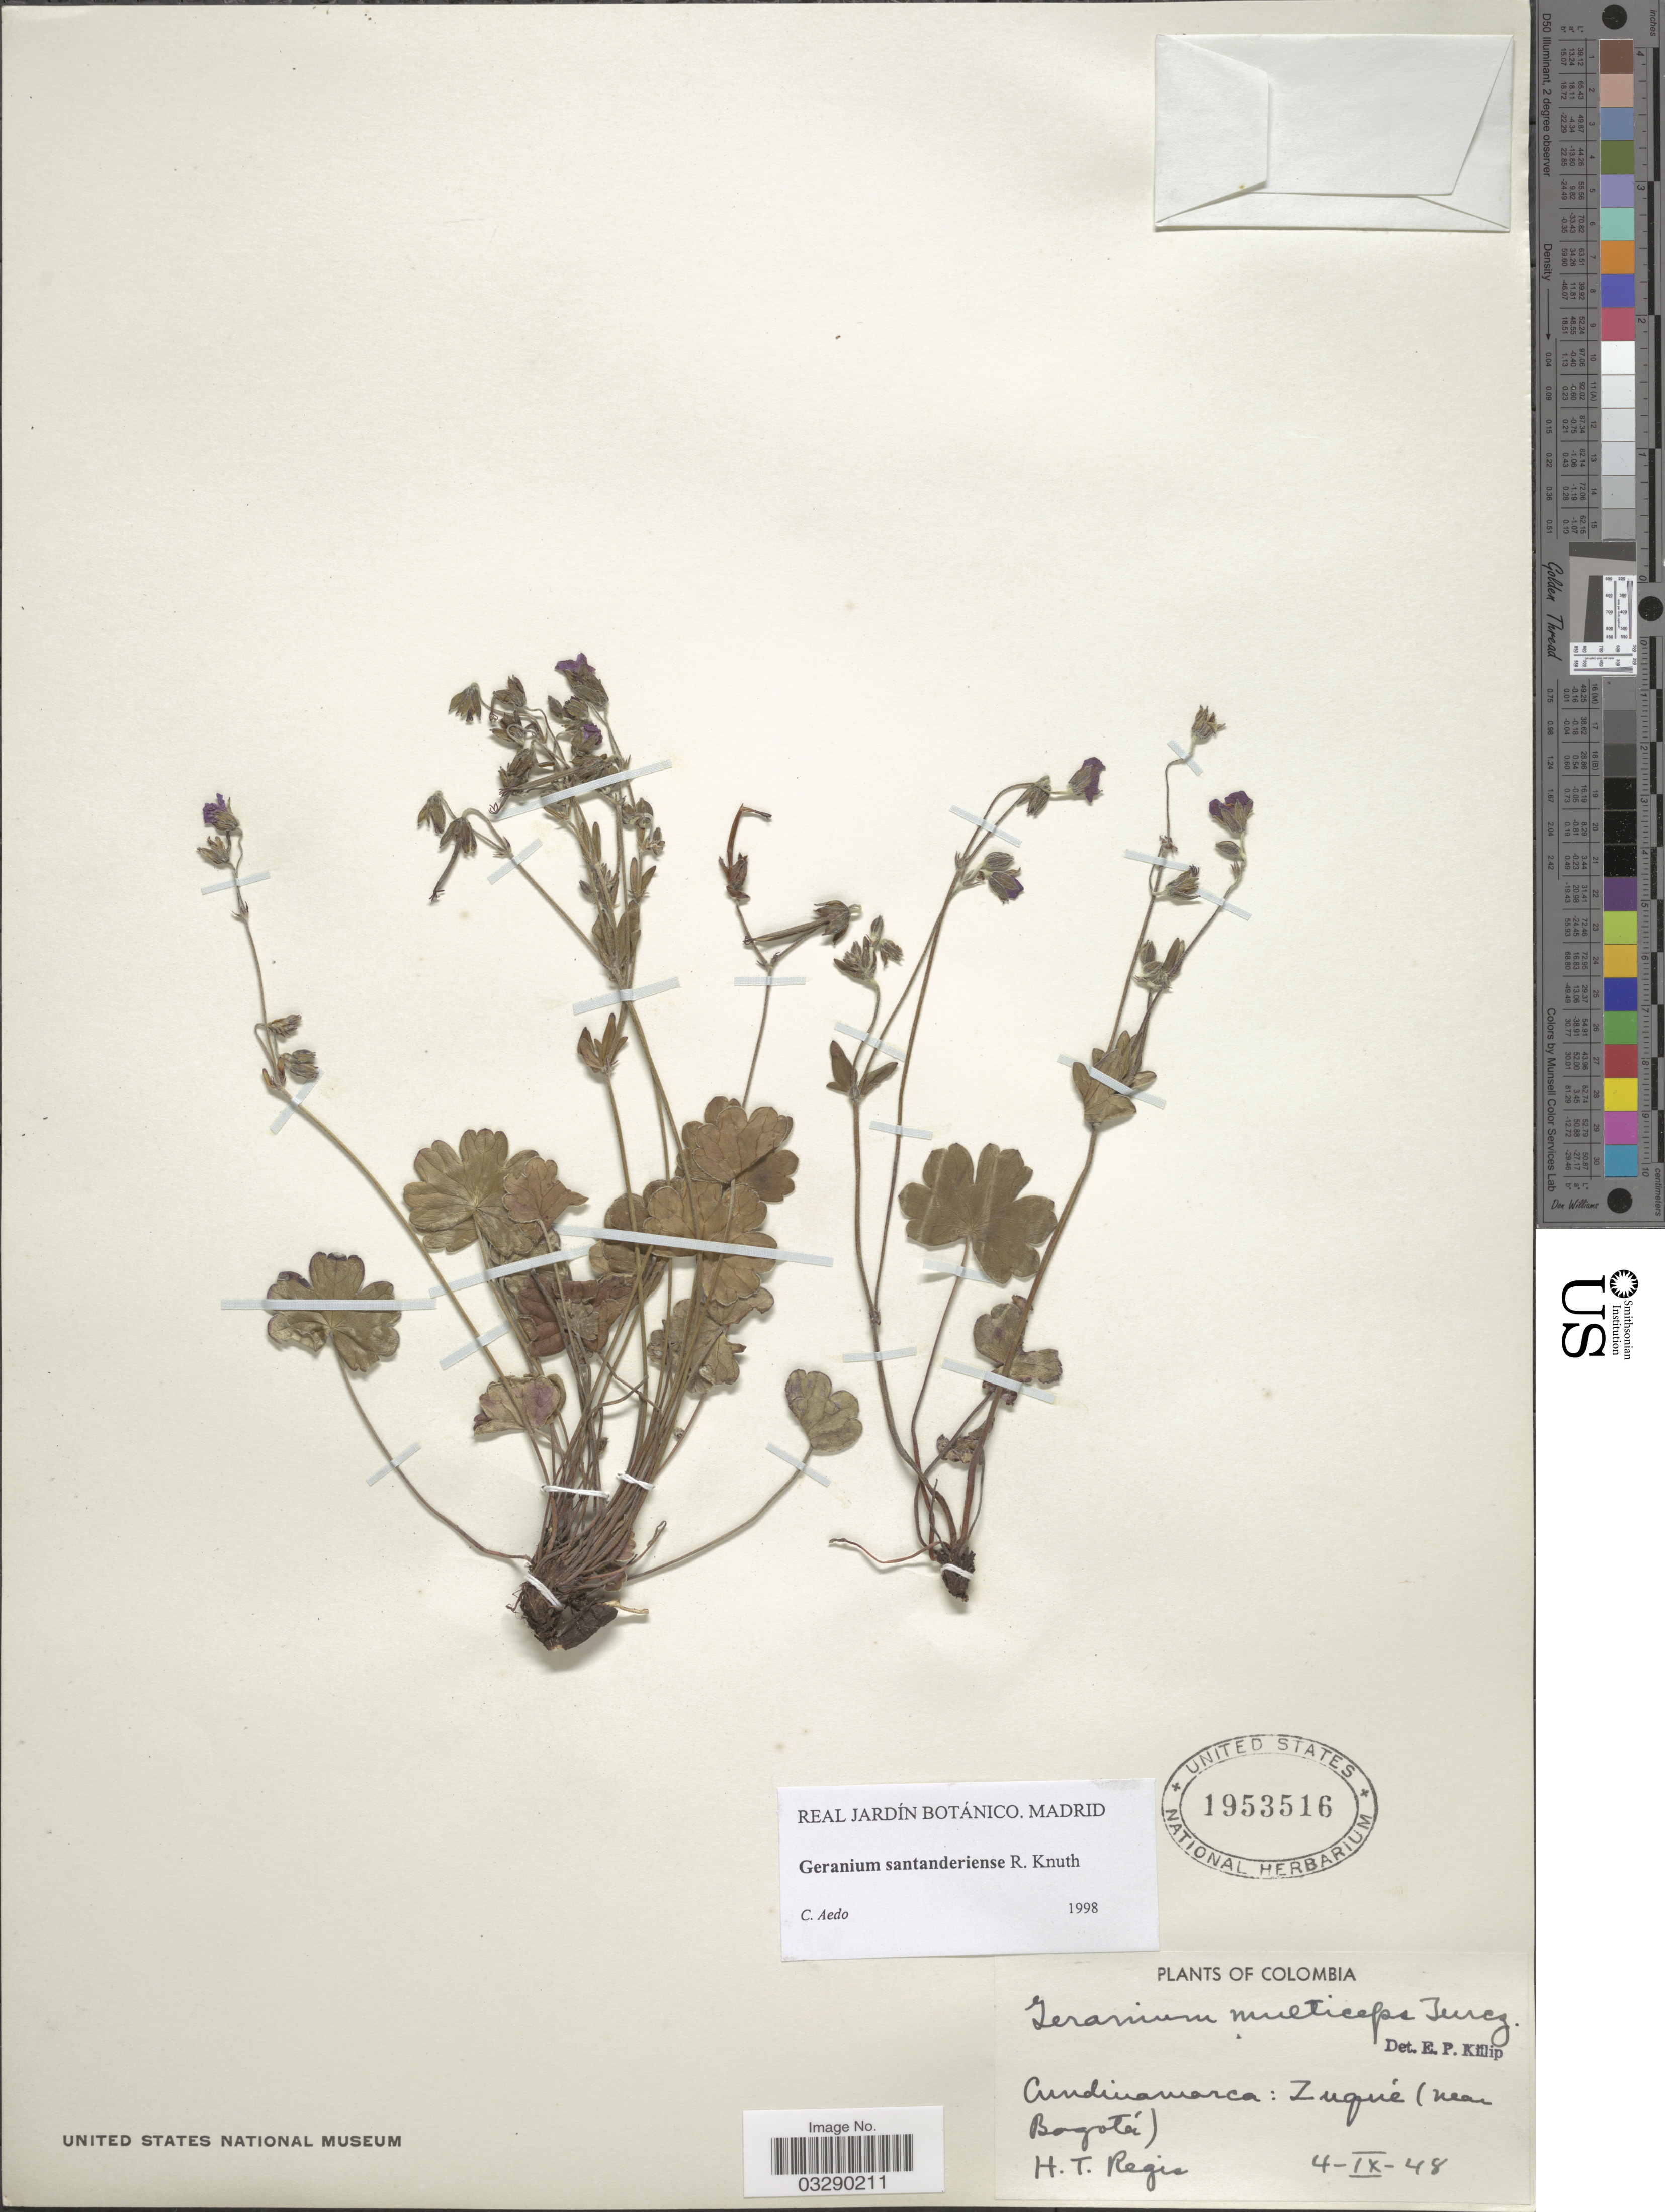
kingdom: Plantae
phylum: Tracheophyta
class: Magnoliopsida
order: Geraniales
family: Geraniaceae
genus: Geranium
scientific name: Geranium santanderiense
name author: R. Knuth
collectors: H. Regis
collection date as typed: Transcribed d/m/y: 4/9/48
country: Colombia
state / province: Cundinamarca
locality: Zugué (near Bogotá).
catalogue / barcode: US 1953516